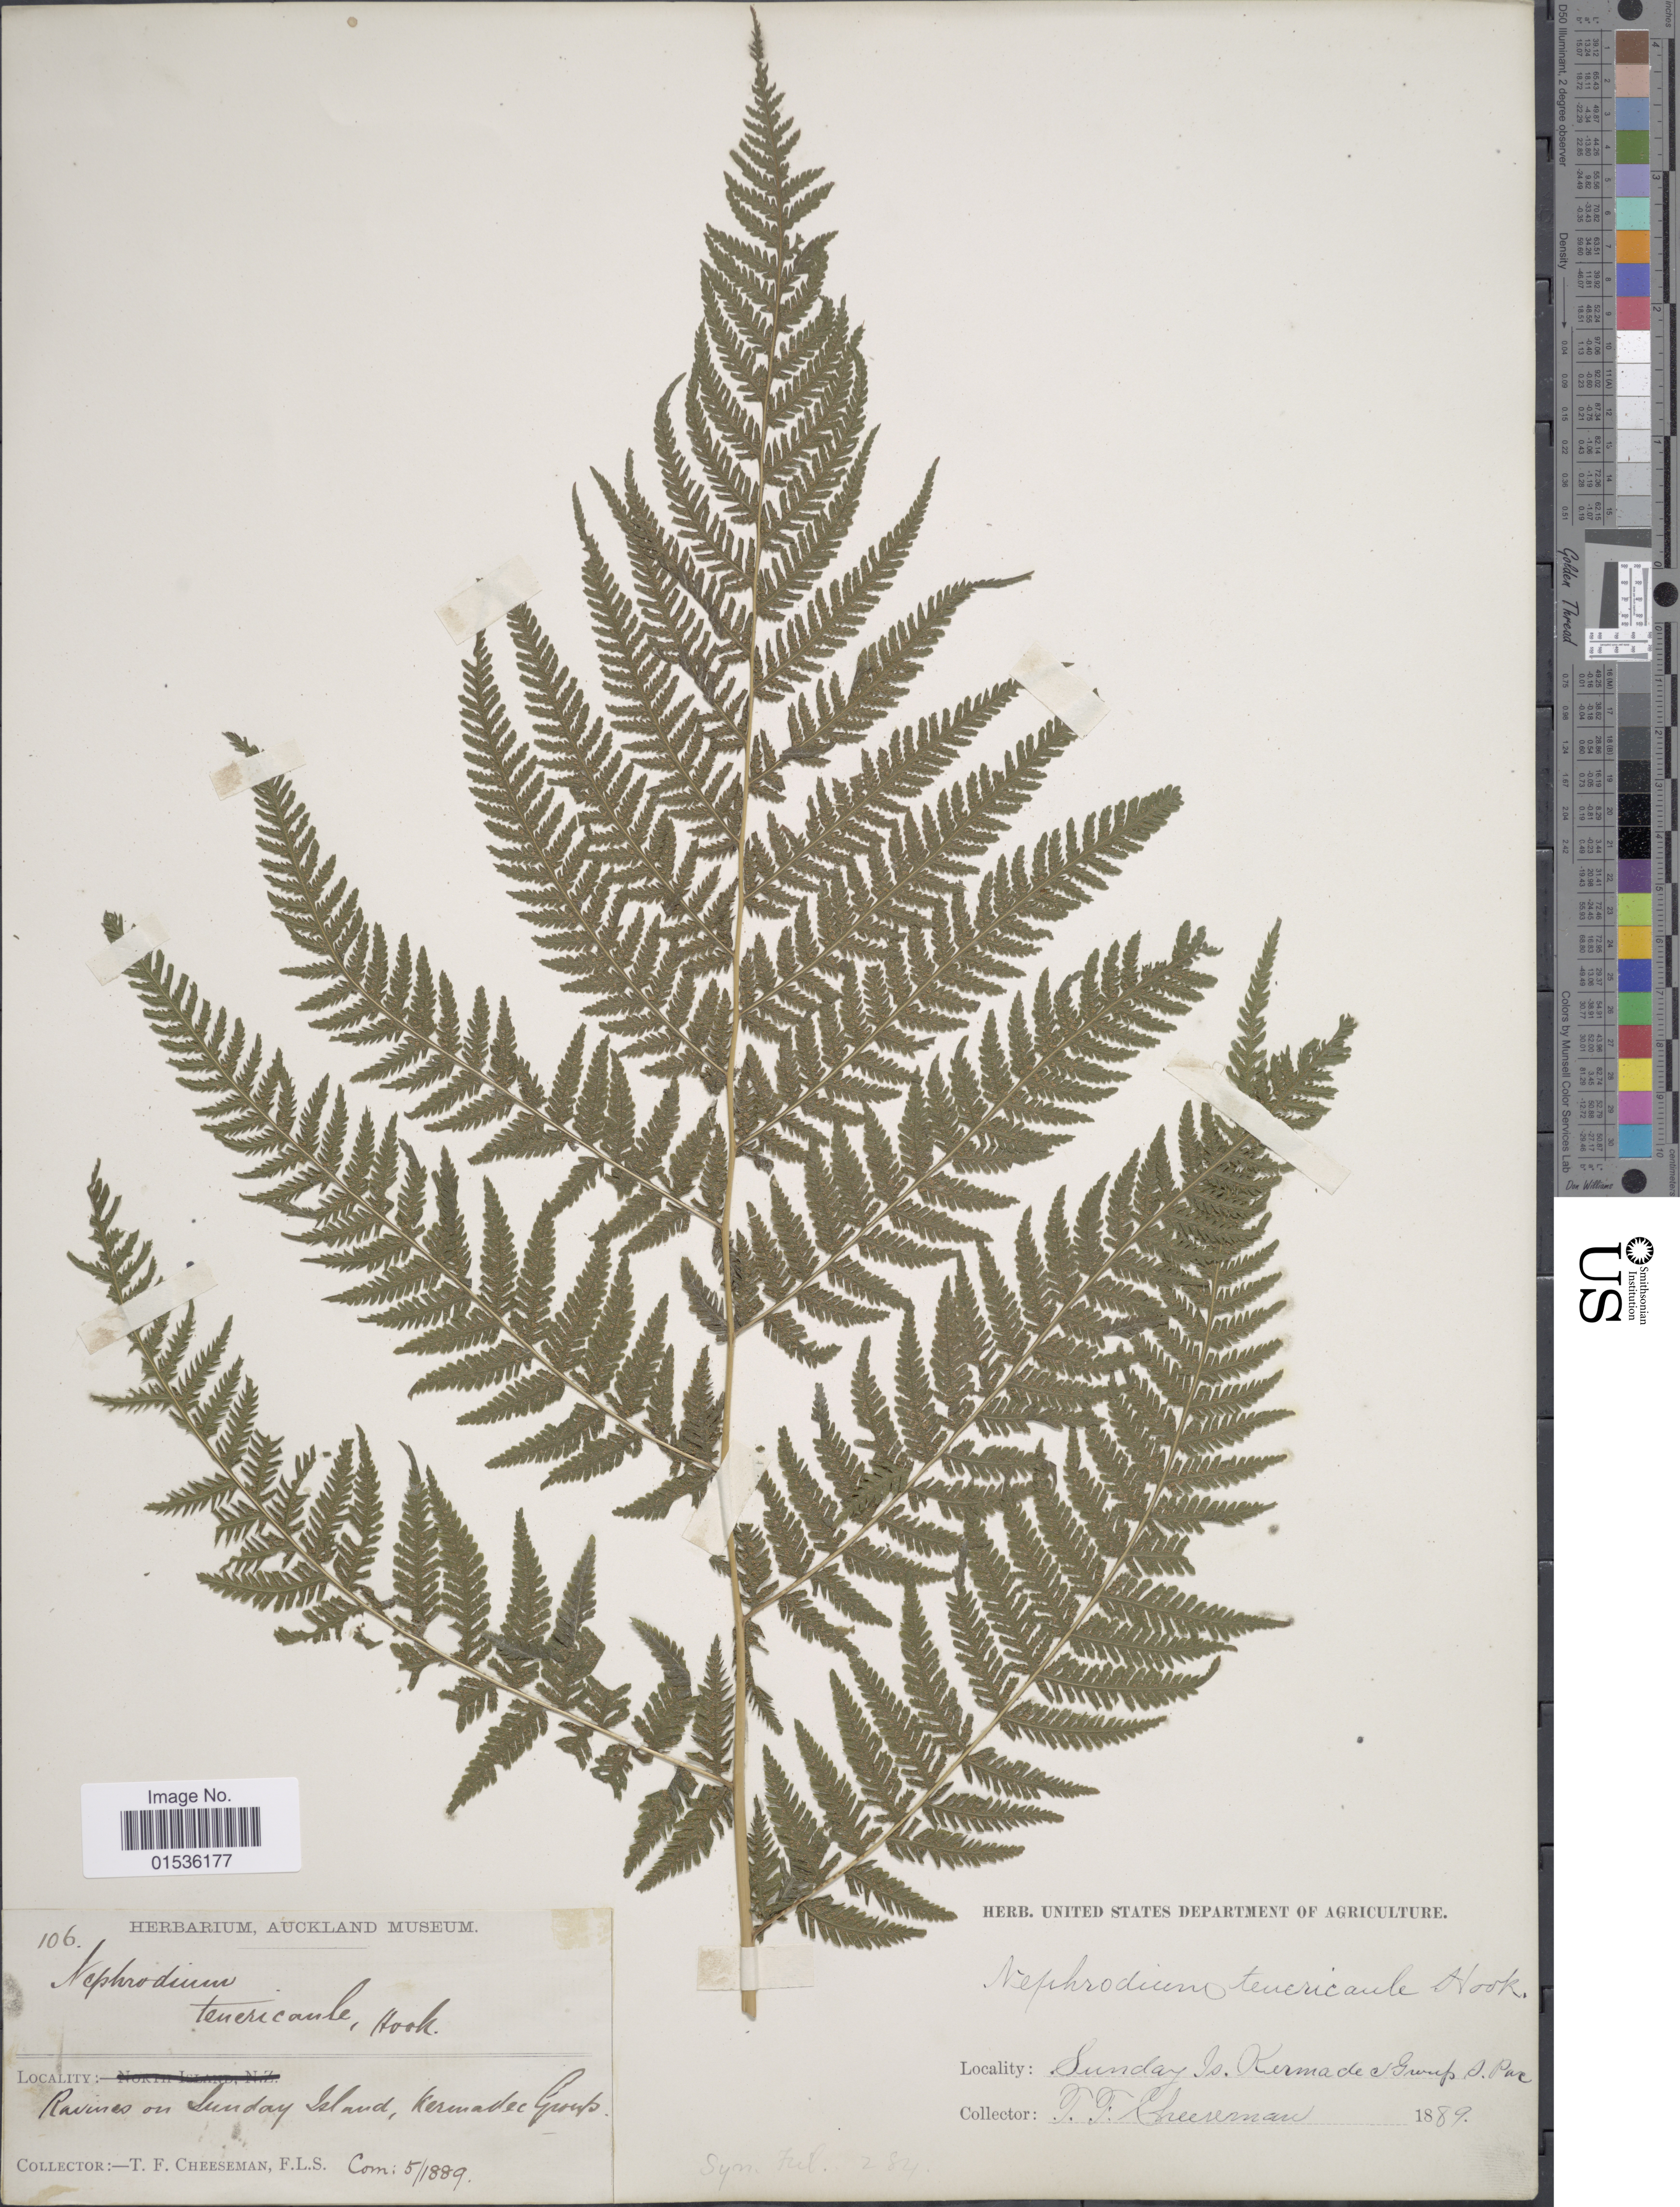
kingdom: Plantae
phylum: Tracheophyta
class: Polypodiopsida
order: Polypodiales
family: Thelypteridaceae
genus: Macrothelypteris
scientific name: Macrothelypteris torresiana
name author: (Gaudich.) Ching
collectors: T. F. Cheeseman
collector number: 106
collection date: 1889-05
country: New Zealand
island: Raoul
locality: Sunday (=Raoul) Island, Kermadec Group.